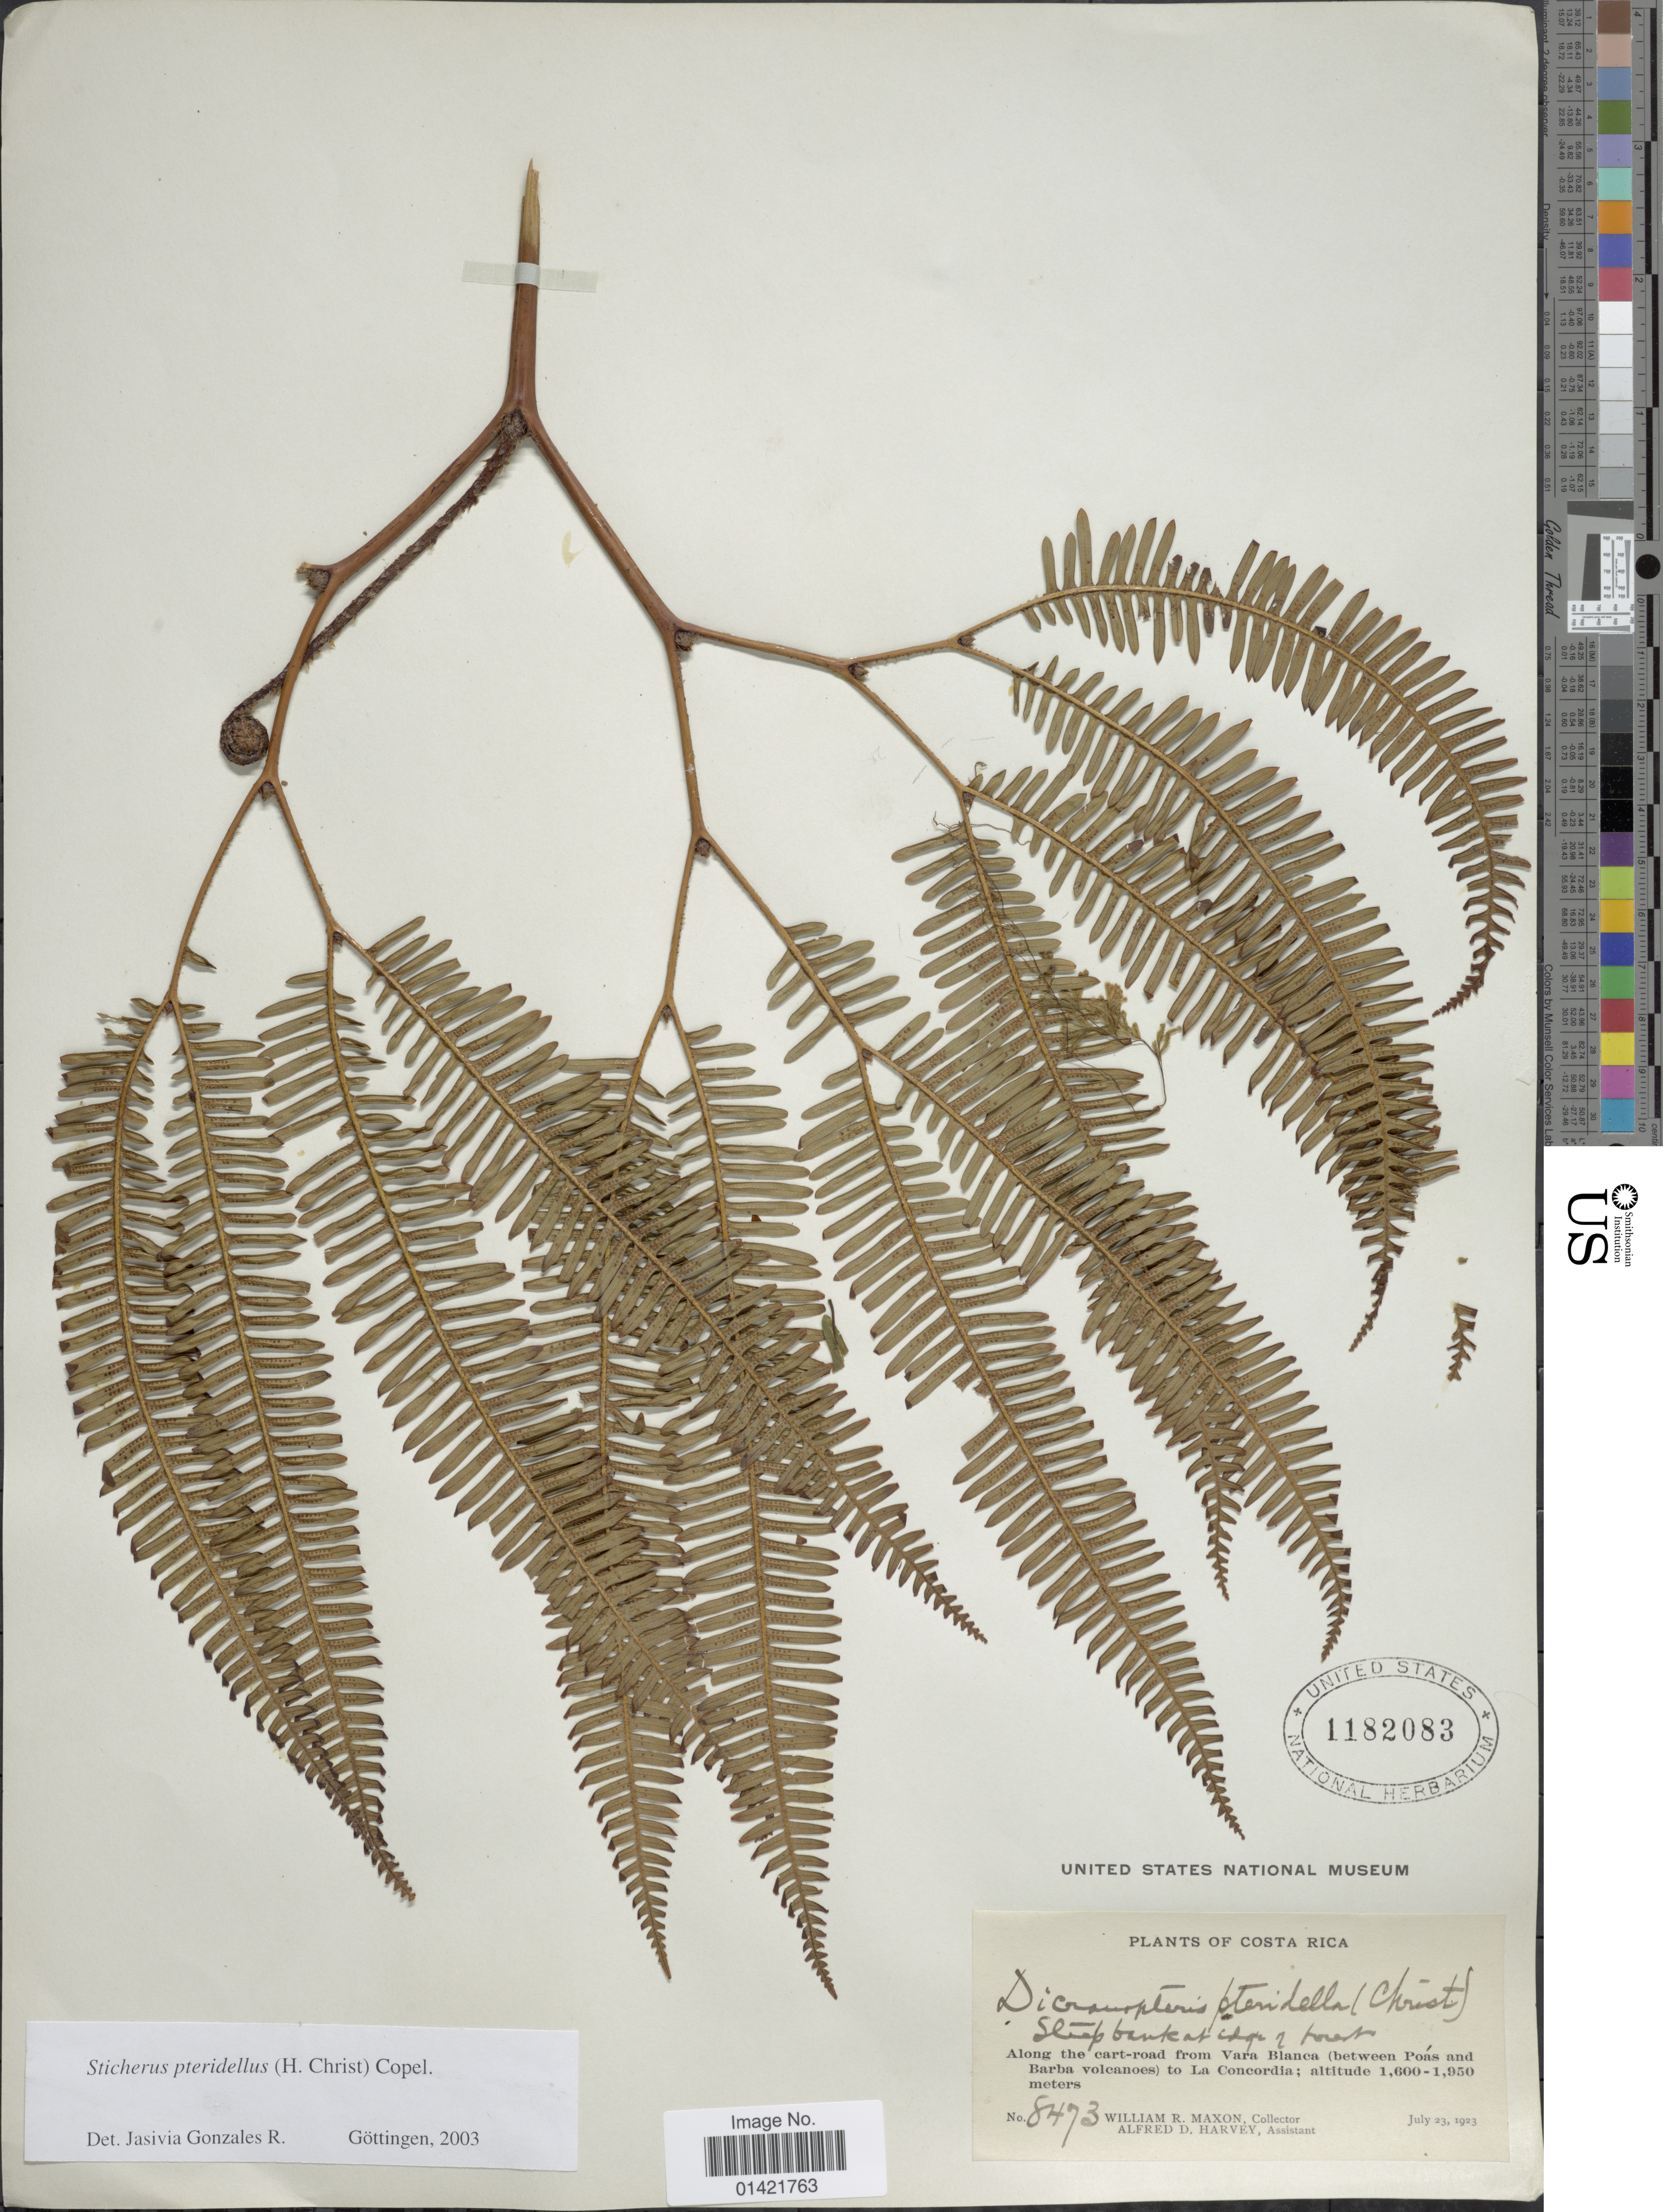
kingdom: Plantae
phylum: Tracheophyta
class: Polypodiopsida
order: Gleicheniales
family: Gleicheniaceae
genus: Sticherus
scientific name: Sticherus pteridellus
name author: (Christ) Copel.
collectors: W. R. Maxon & A. D. Harvey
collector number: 8473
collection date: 1923-07-23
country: Costa Rica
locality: Along the cart-road from Vara Blanca (between Poas and Barba volcanoes) to La Concordia.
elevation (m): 1600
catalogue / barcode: US 1182083